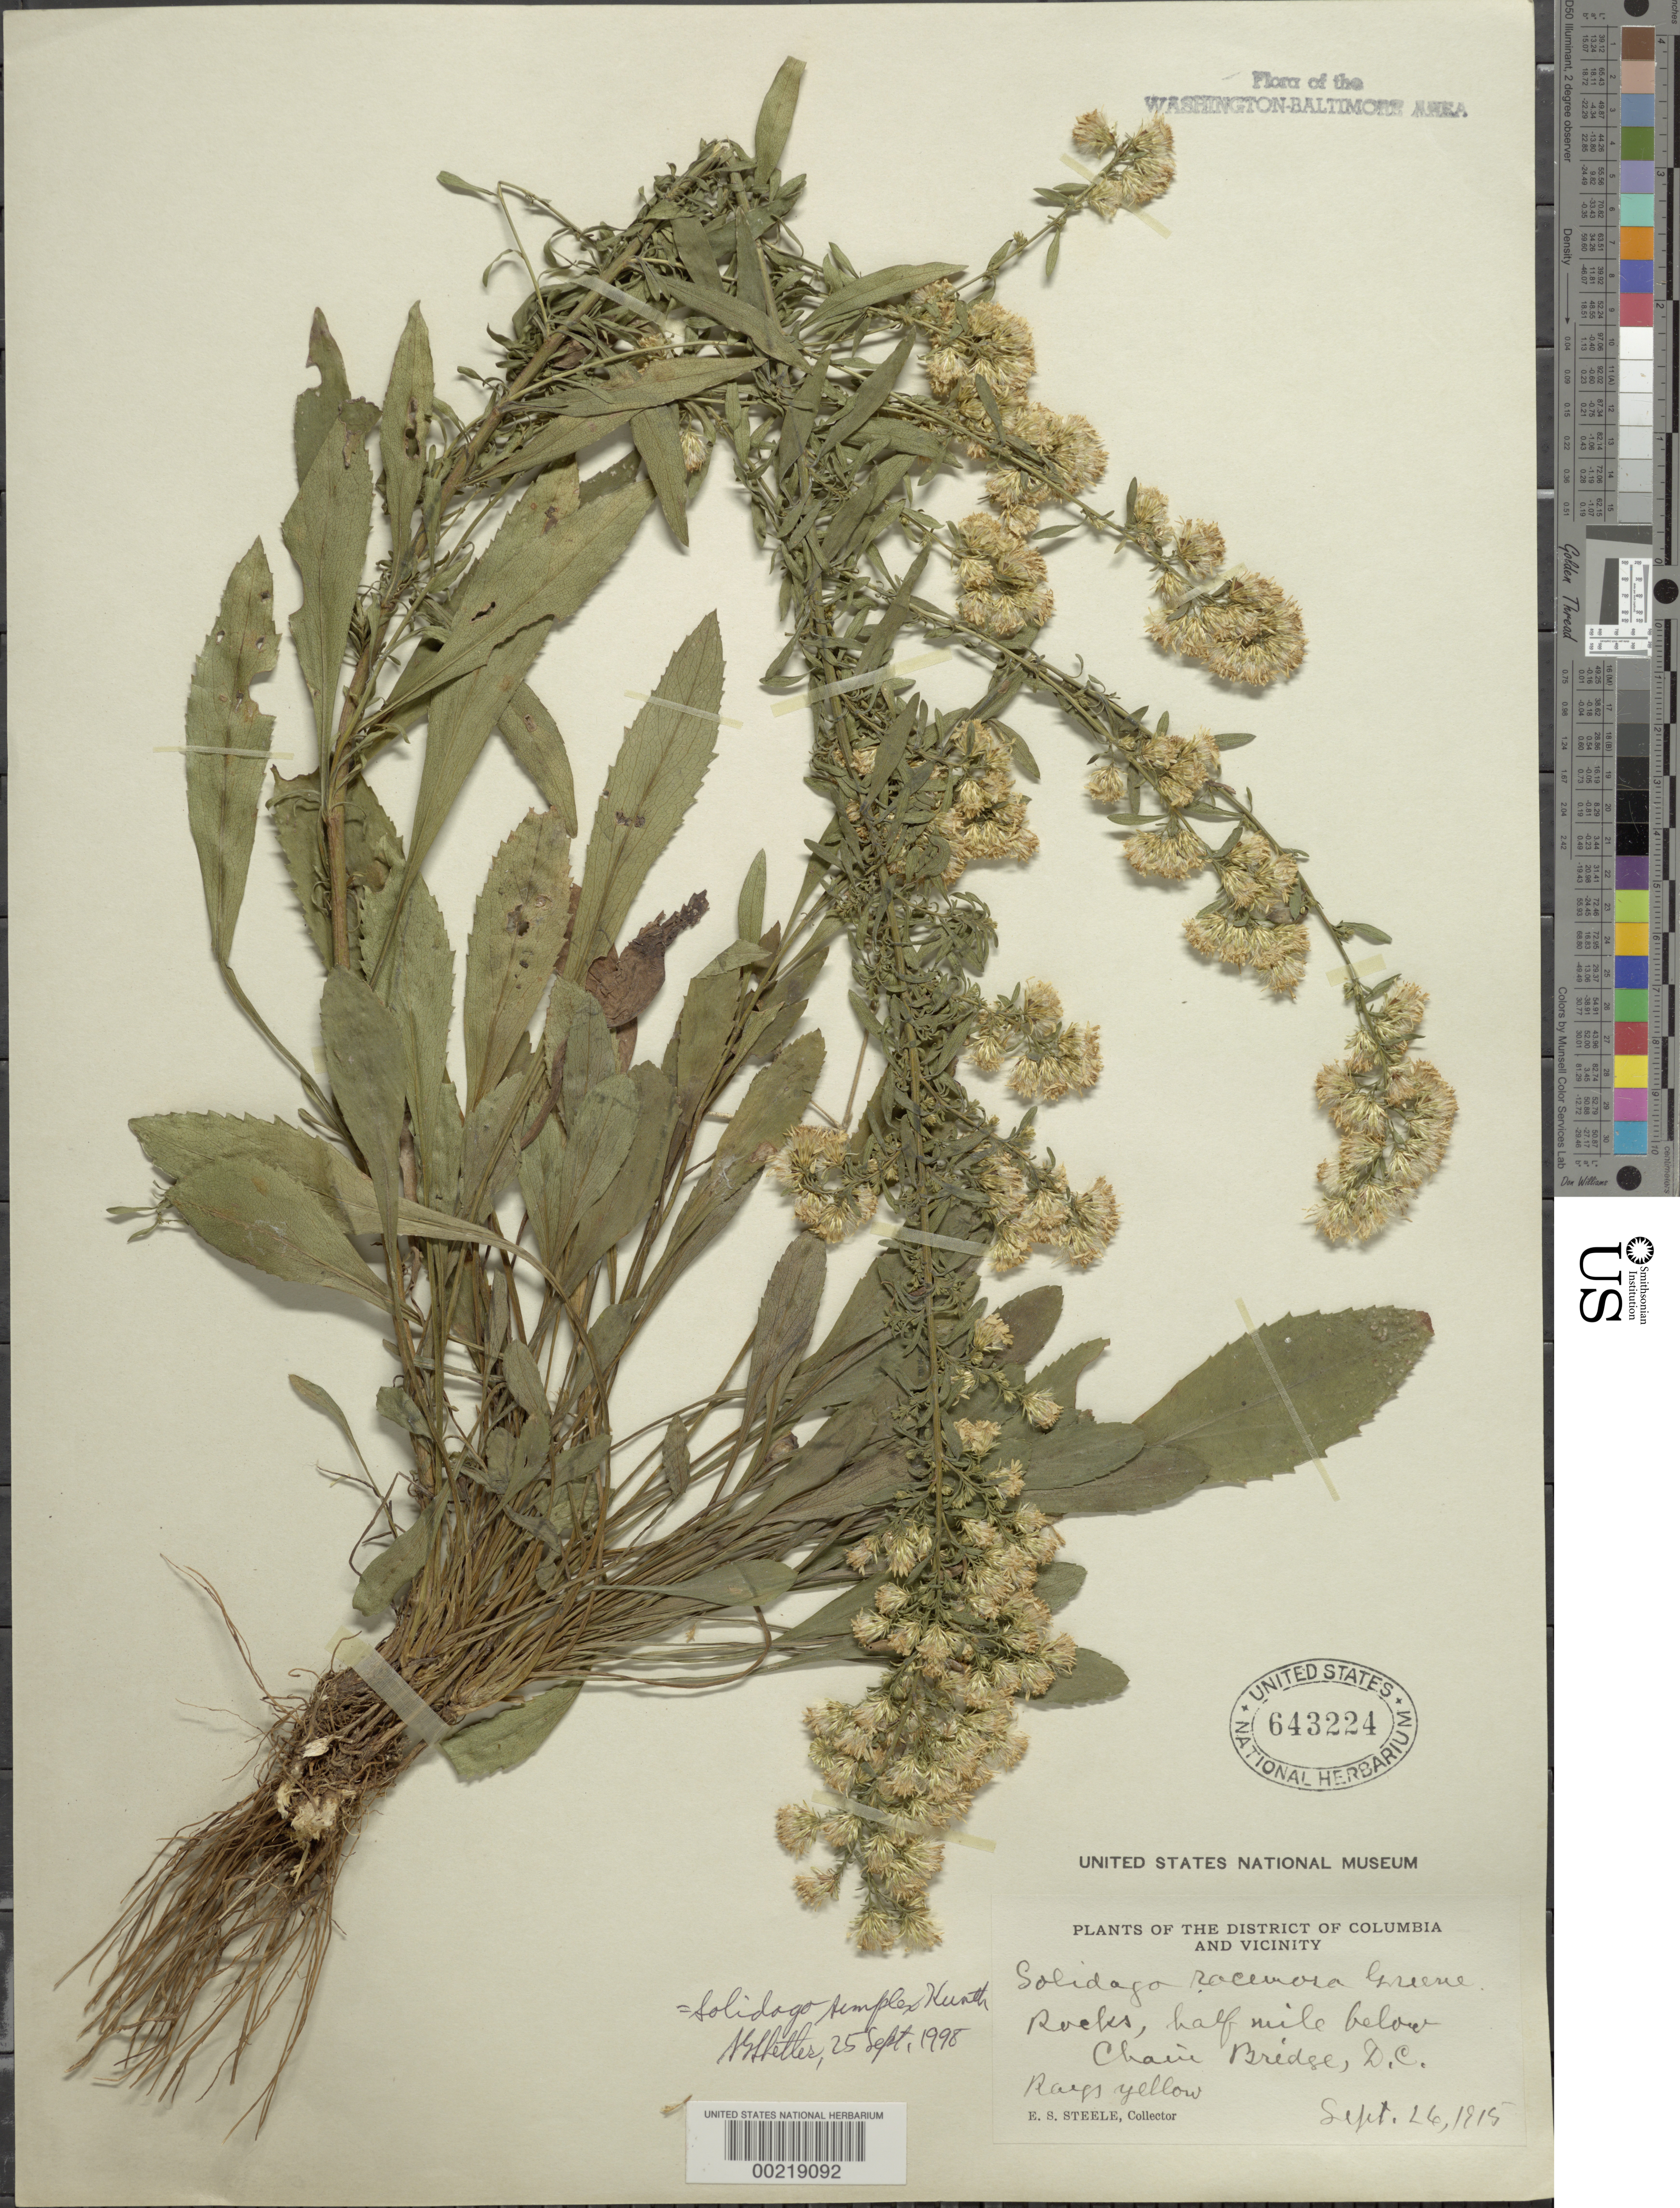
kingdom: Plantae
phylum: Tracheophyta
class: Magnoliopsida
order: Asterales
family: Asteraceae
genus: Solidago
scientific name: Solidago simplex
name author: Kunth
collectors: E. Steele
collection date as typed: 26 Sep 1915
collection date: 1915-09-26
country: United States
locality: Below Chain Bridge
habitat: Rocks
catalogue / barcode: US 643224